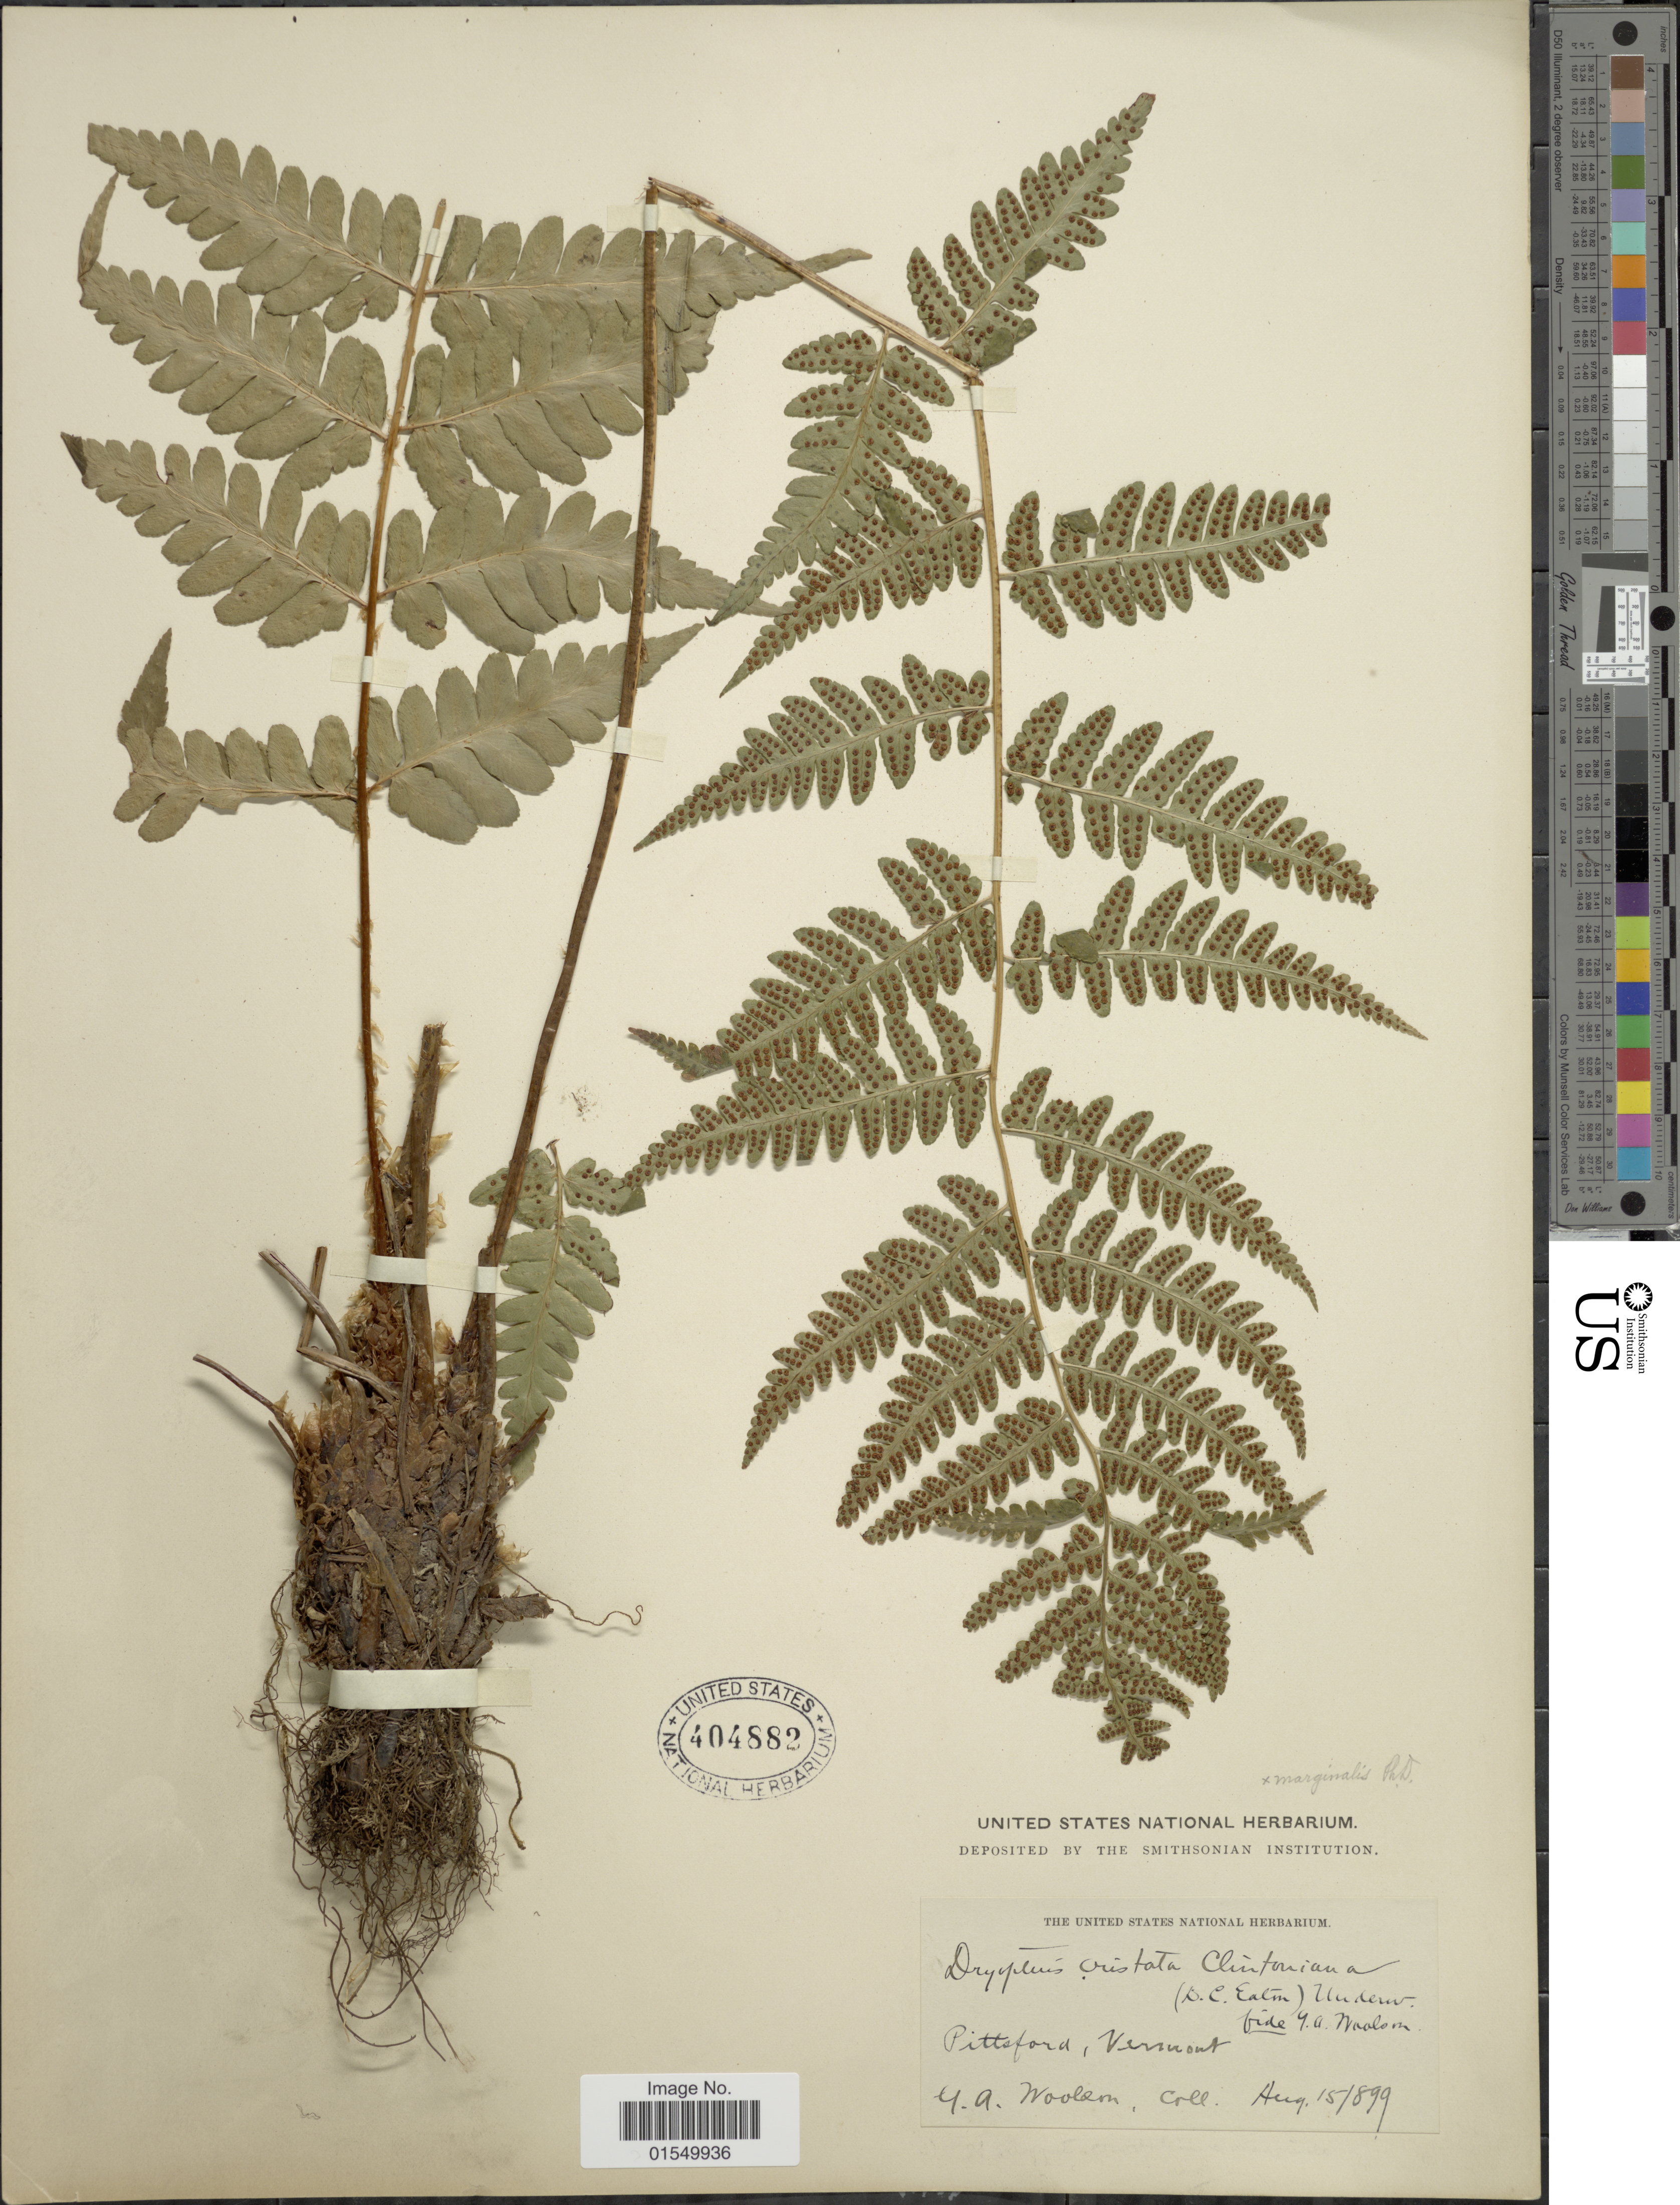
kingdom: Plantae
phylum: Tracheophyta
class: Polypodiopsida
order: Polypodiales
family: Dryopteridaceae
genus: Dryopteris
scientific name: Dryopteris x burgessii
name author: B. Boivin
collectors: G. A. Woolson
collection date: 1899-08-15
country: United States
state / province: Vermont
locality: Pittsford, Vermont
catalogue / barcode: US 404882